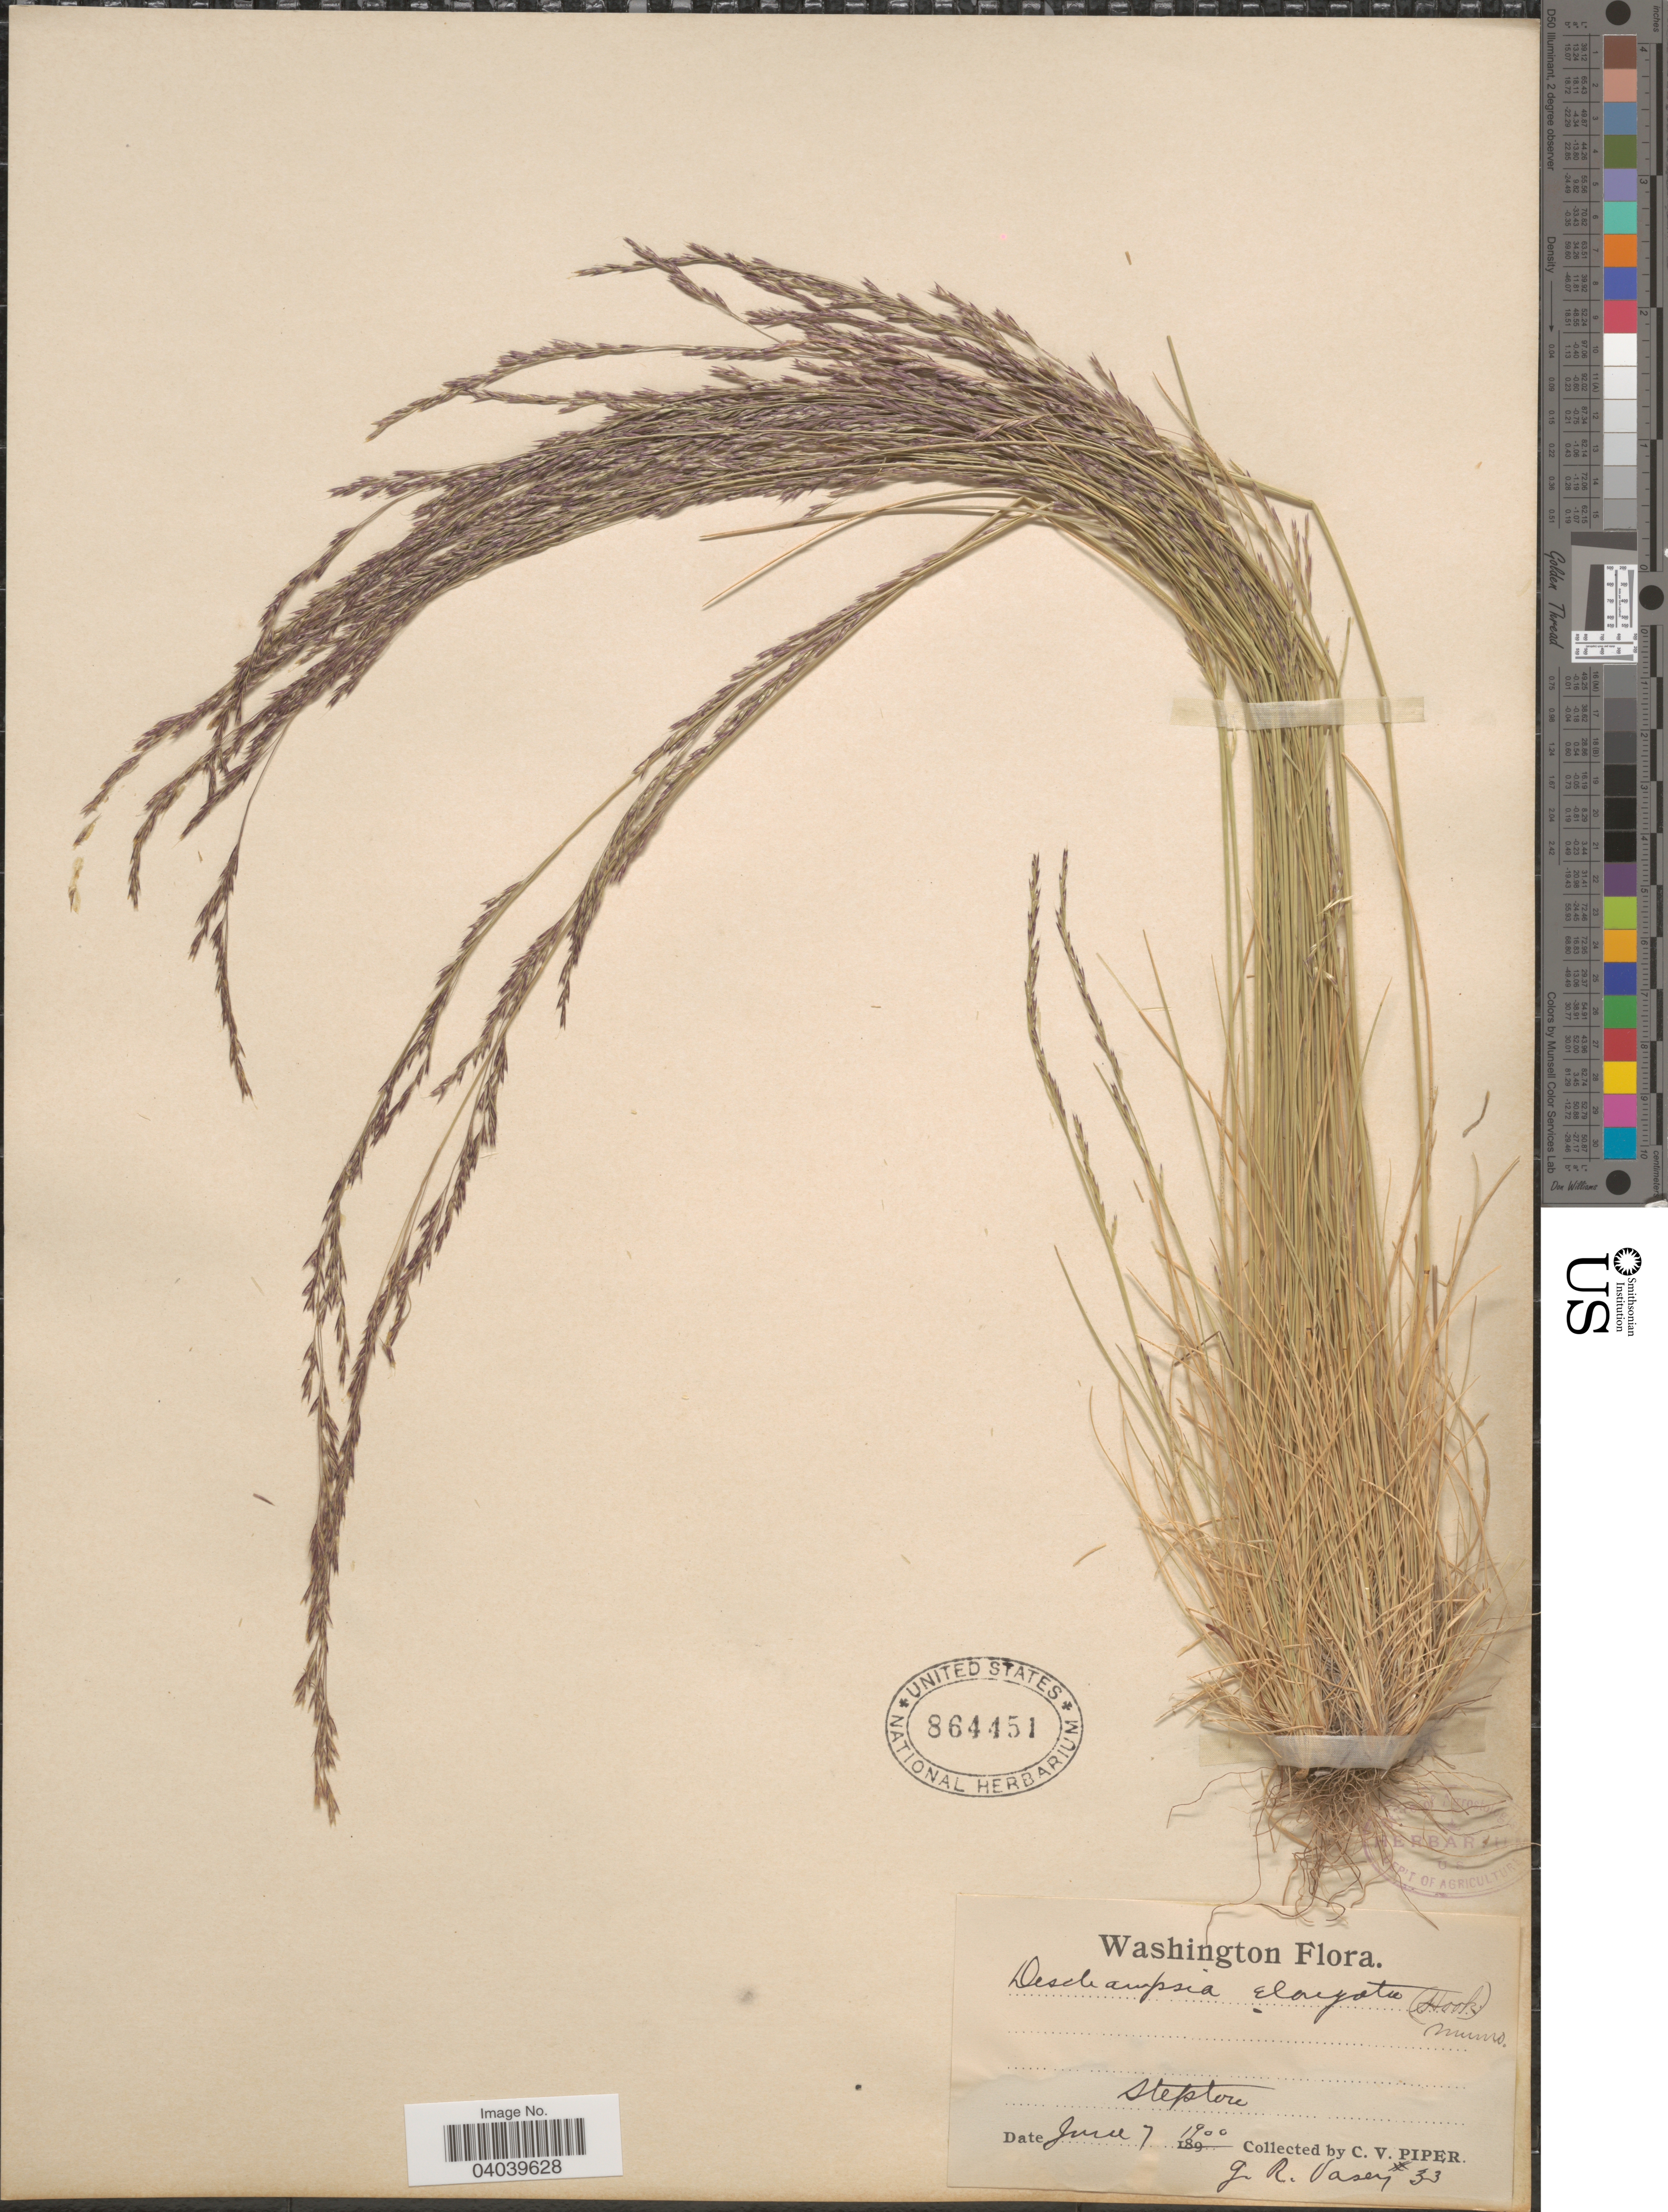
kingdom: Plantae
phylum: Tracheophyta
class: Liliopsida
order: Poales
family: Poaceae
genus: Deschampsia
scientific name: Deschampsia elongata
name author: (Hook.) Munro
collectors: C. V. Piper & G. R. Vasey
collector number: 33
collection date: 1900-06-07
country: United States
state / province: Washington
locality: Steptoe.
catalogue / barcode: US 864451